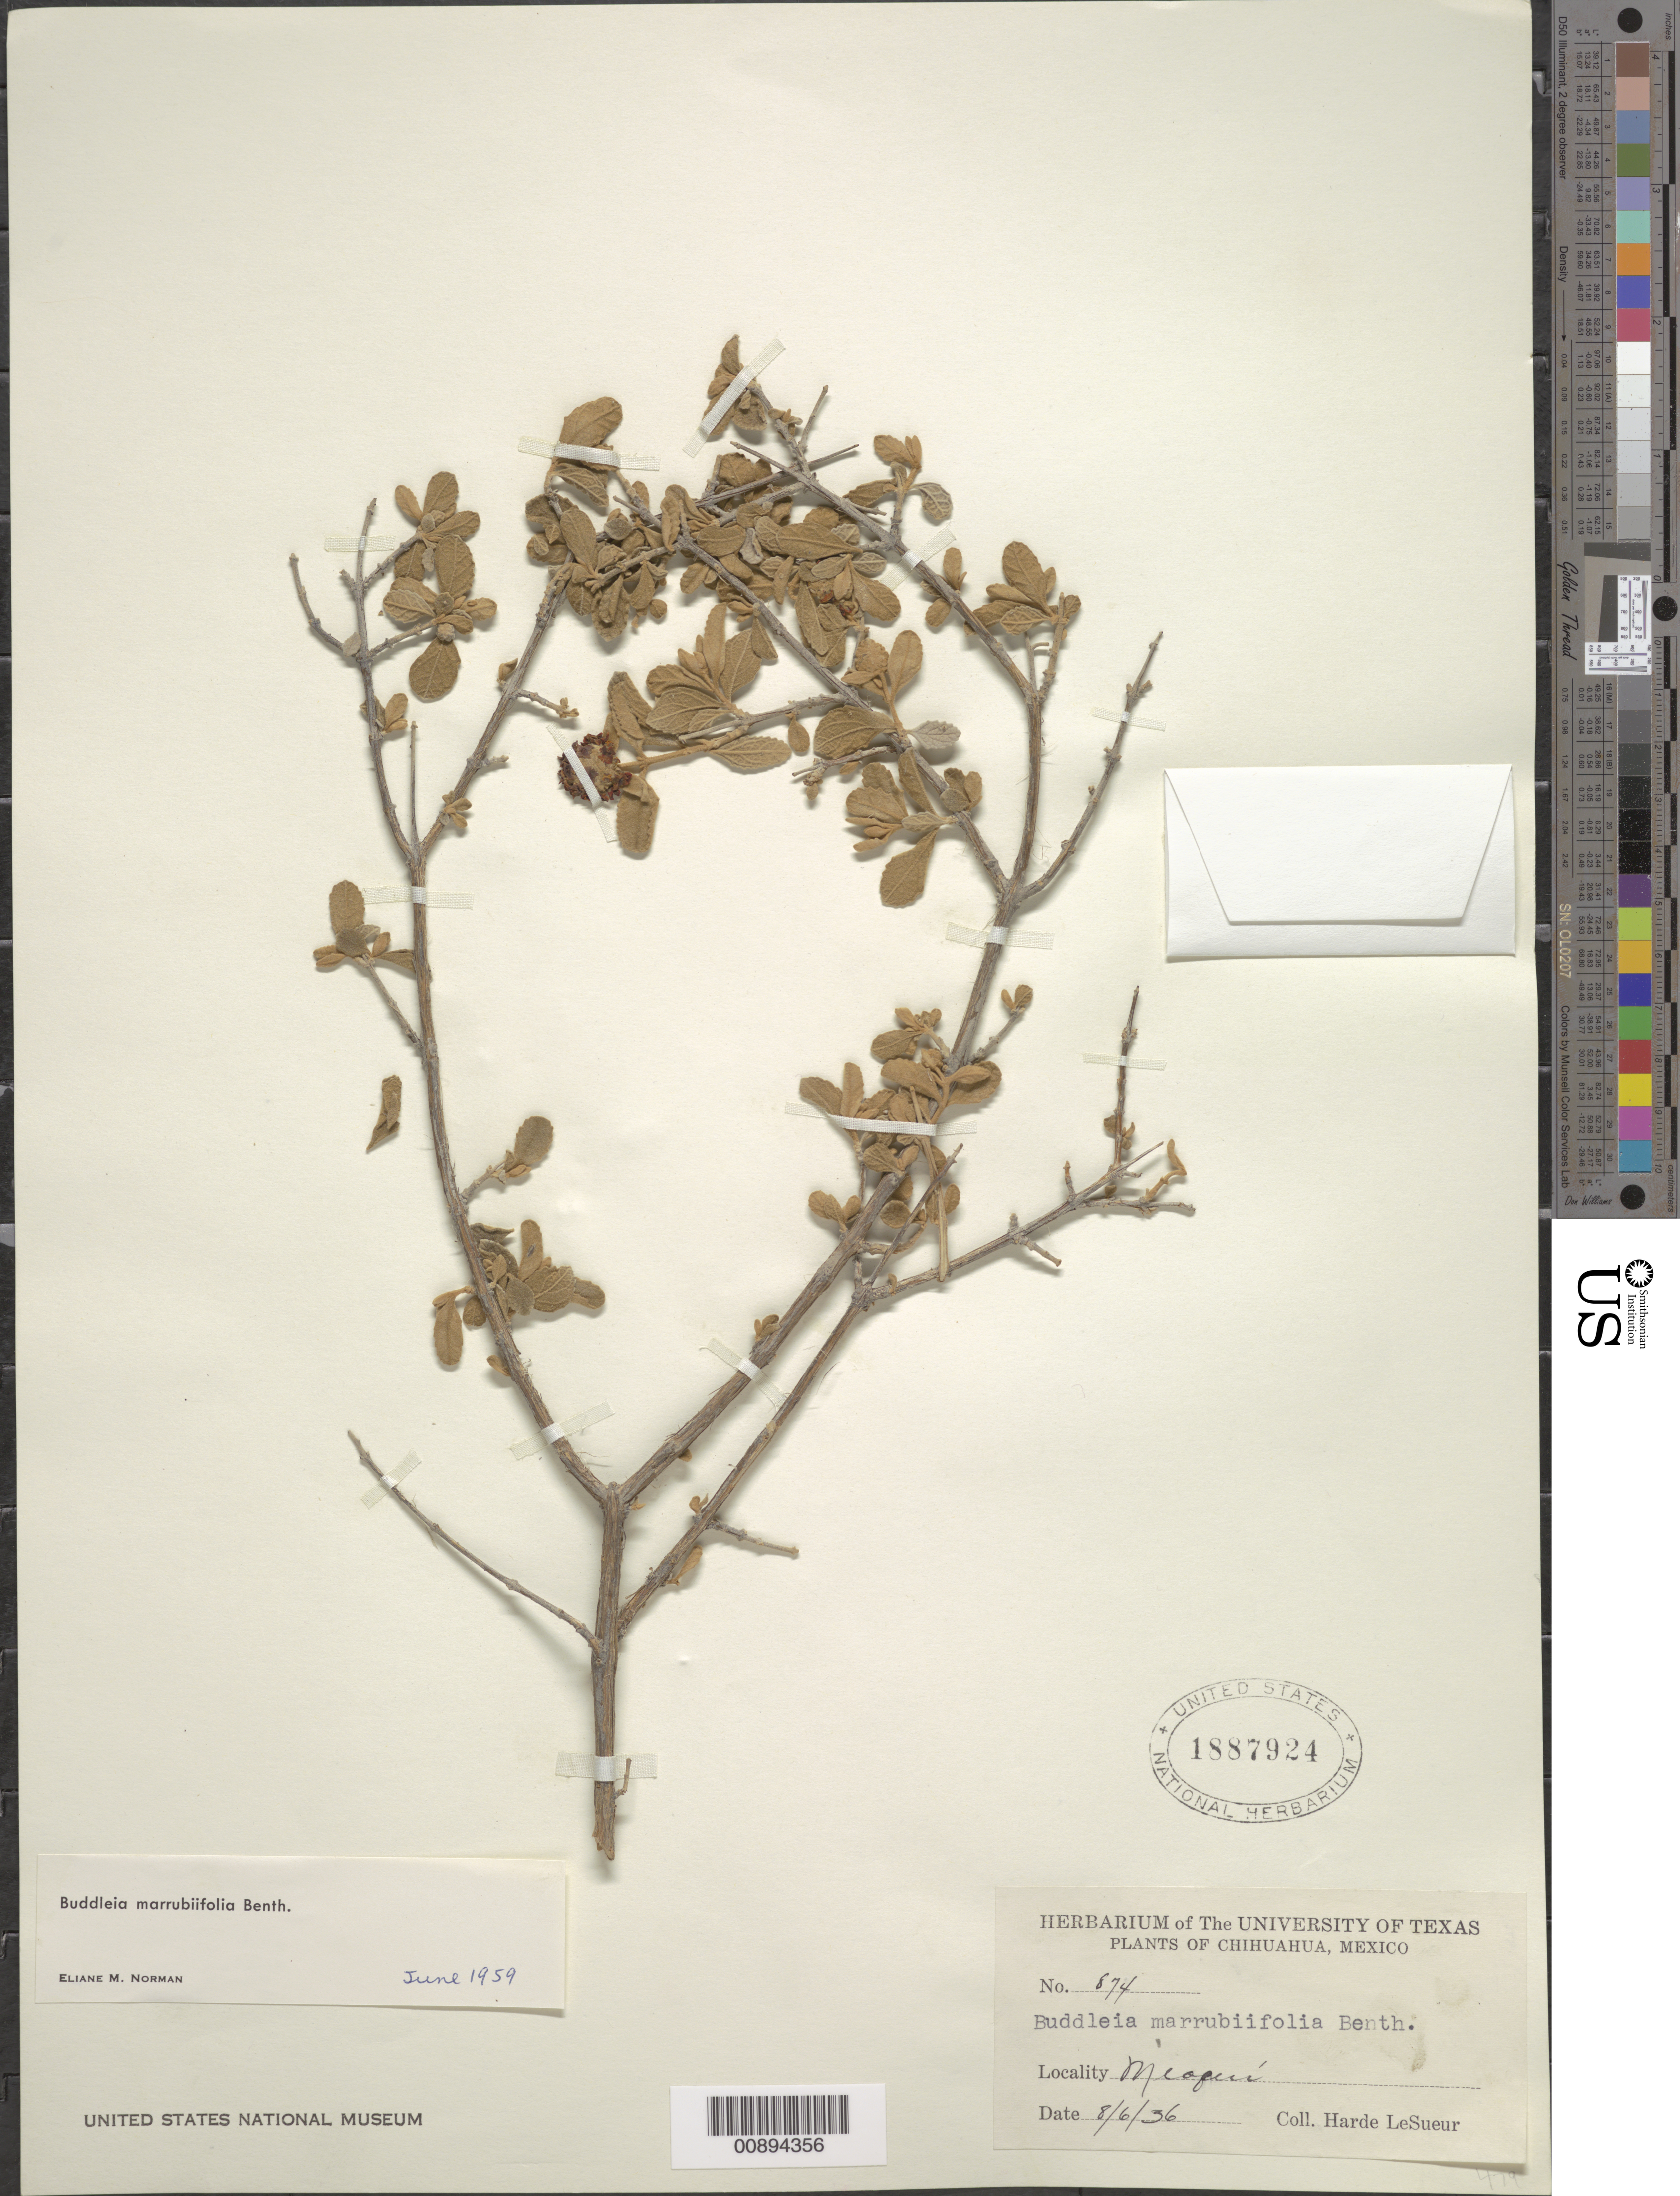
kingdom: Plantae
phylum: Tracheophyta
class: Magnoliopsida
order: Lamiales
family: Scrophulariaceae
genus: Buddleja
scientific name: Buddleja marrubiifolia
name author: Benth.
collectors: D. H. LeSueur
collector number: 874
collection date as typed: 06 Aug 1936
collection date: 1936-08-06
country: Mexico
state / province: Chihuahua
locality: Meoquí, Chihuahua.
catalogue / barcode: US 1887924